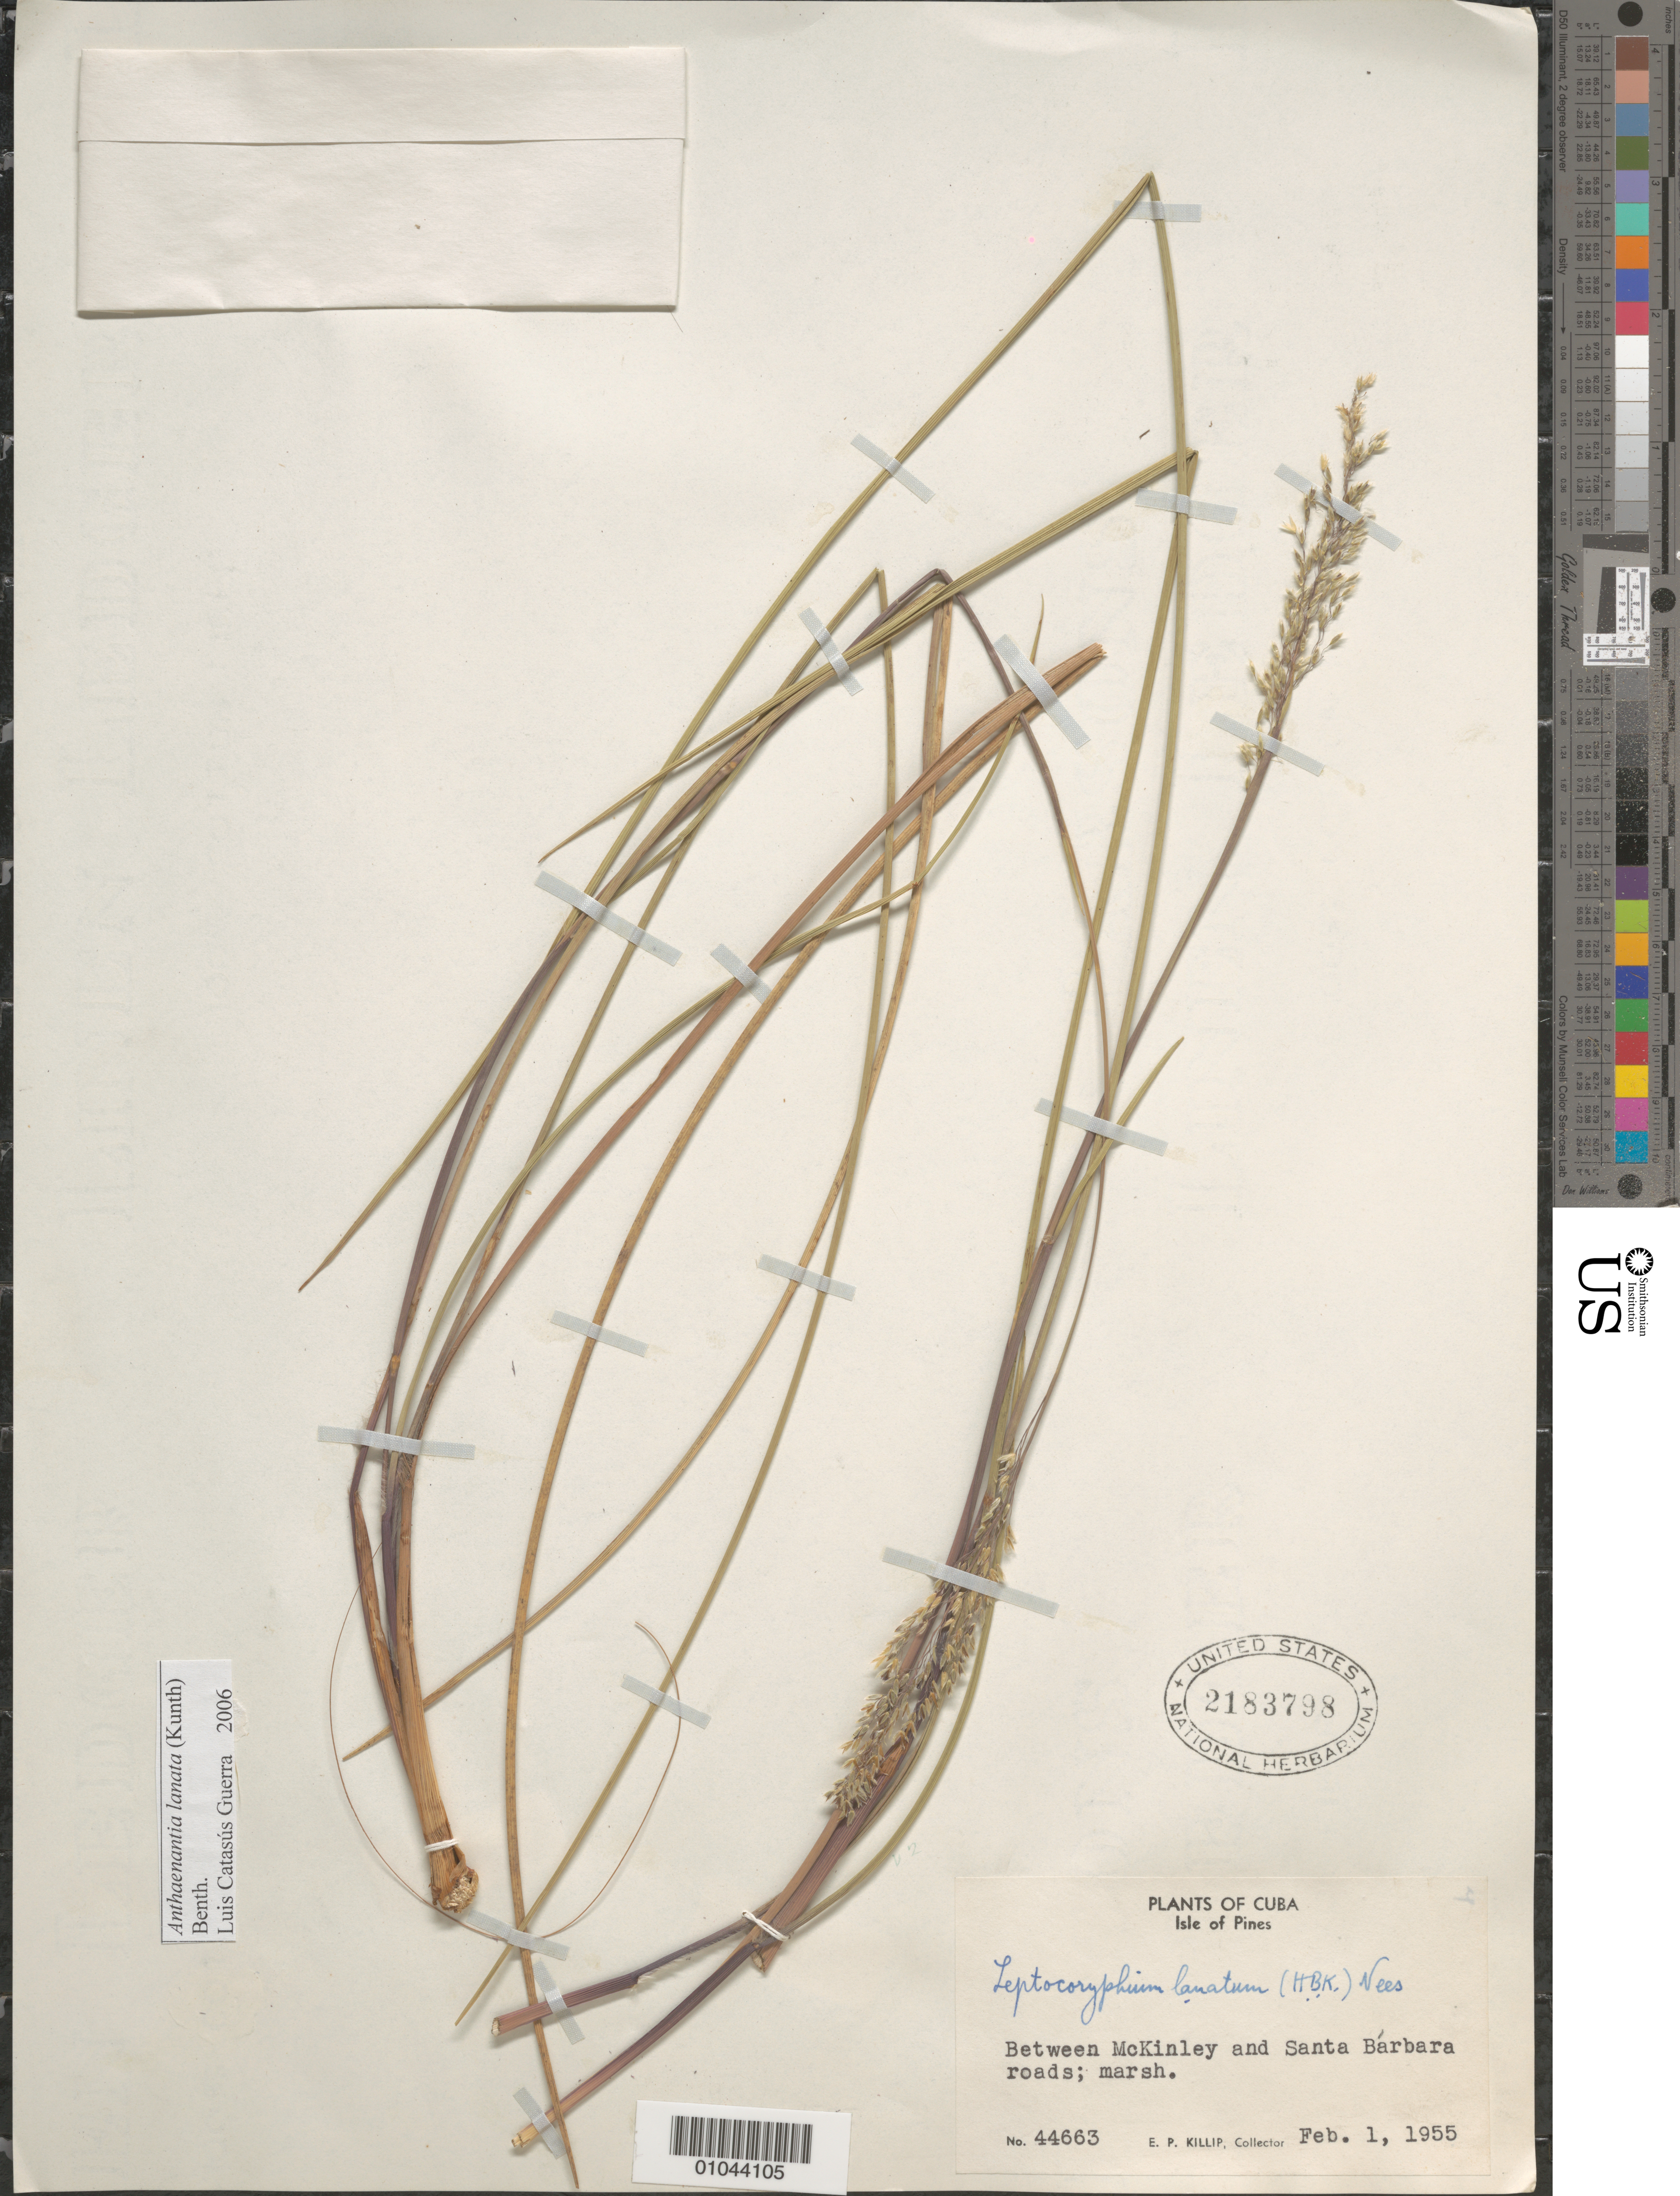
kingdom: Plantae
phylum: Tracheophyta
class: Liliopsida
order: Poales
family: Poaceae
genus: Leptocoryphium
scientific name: Leptocoryphium lanatum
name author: (Kunth) Nees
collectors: E. P. Killip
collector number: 44663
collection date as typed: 01 Feb 1955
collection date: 1955-02-01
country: Cuba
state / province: Isla de la Juventud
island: Isla de la Juventud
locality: [Isle of Pines], between McKinley and Santa Barbara roads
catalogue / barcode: US 2183798